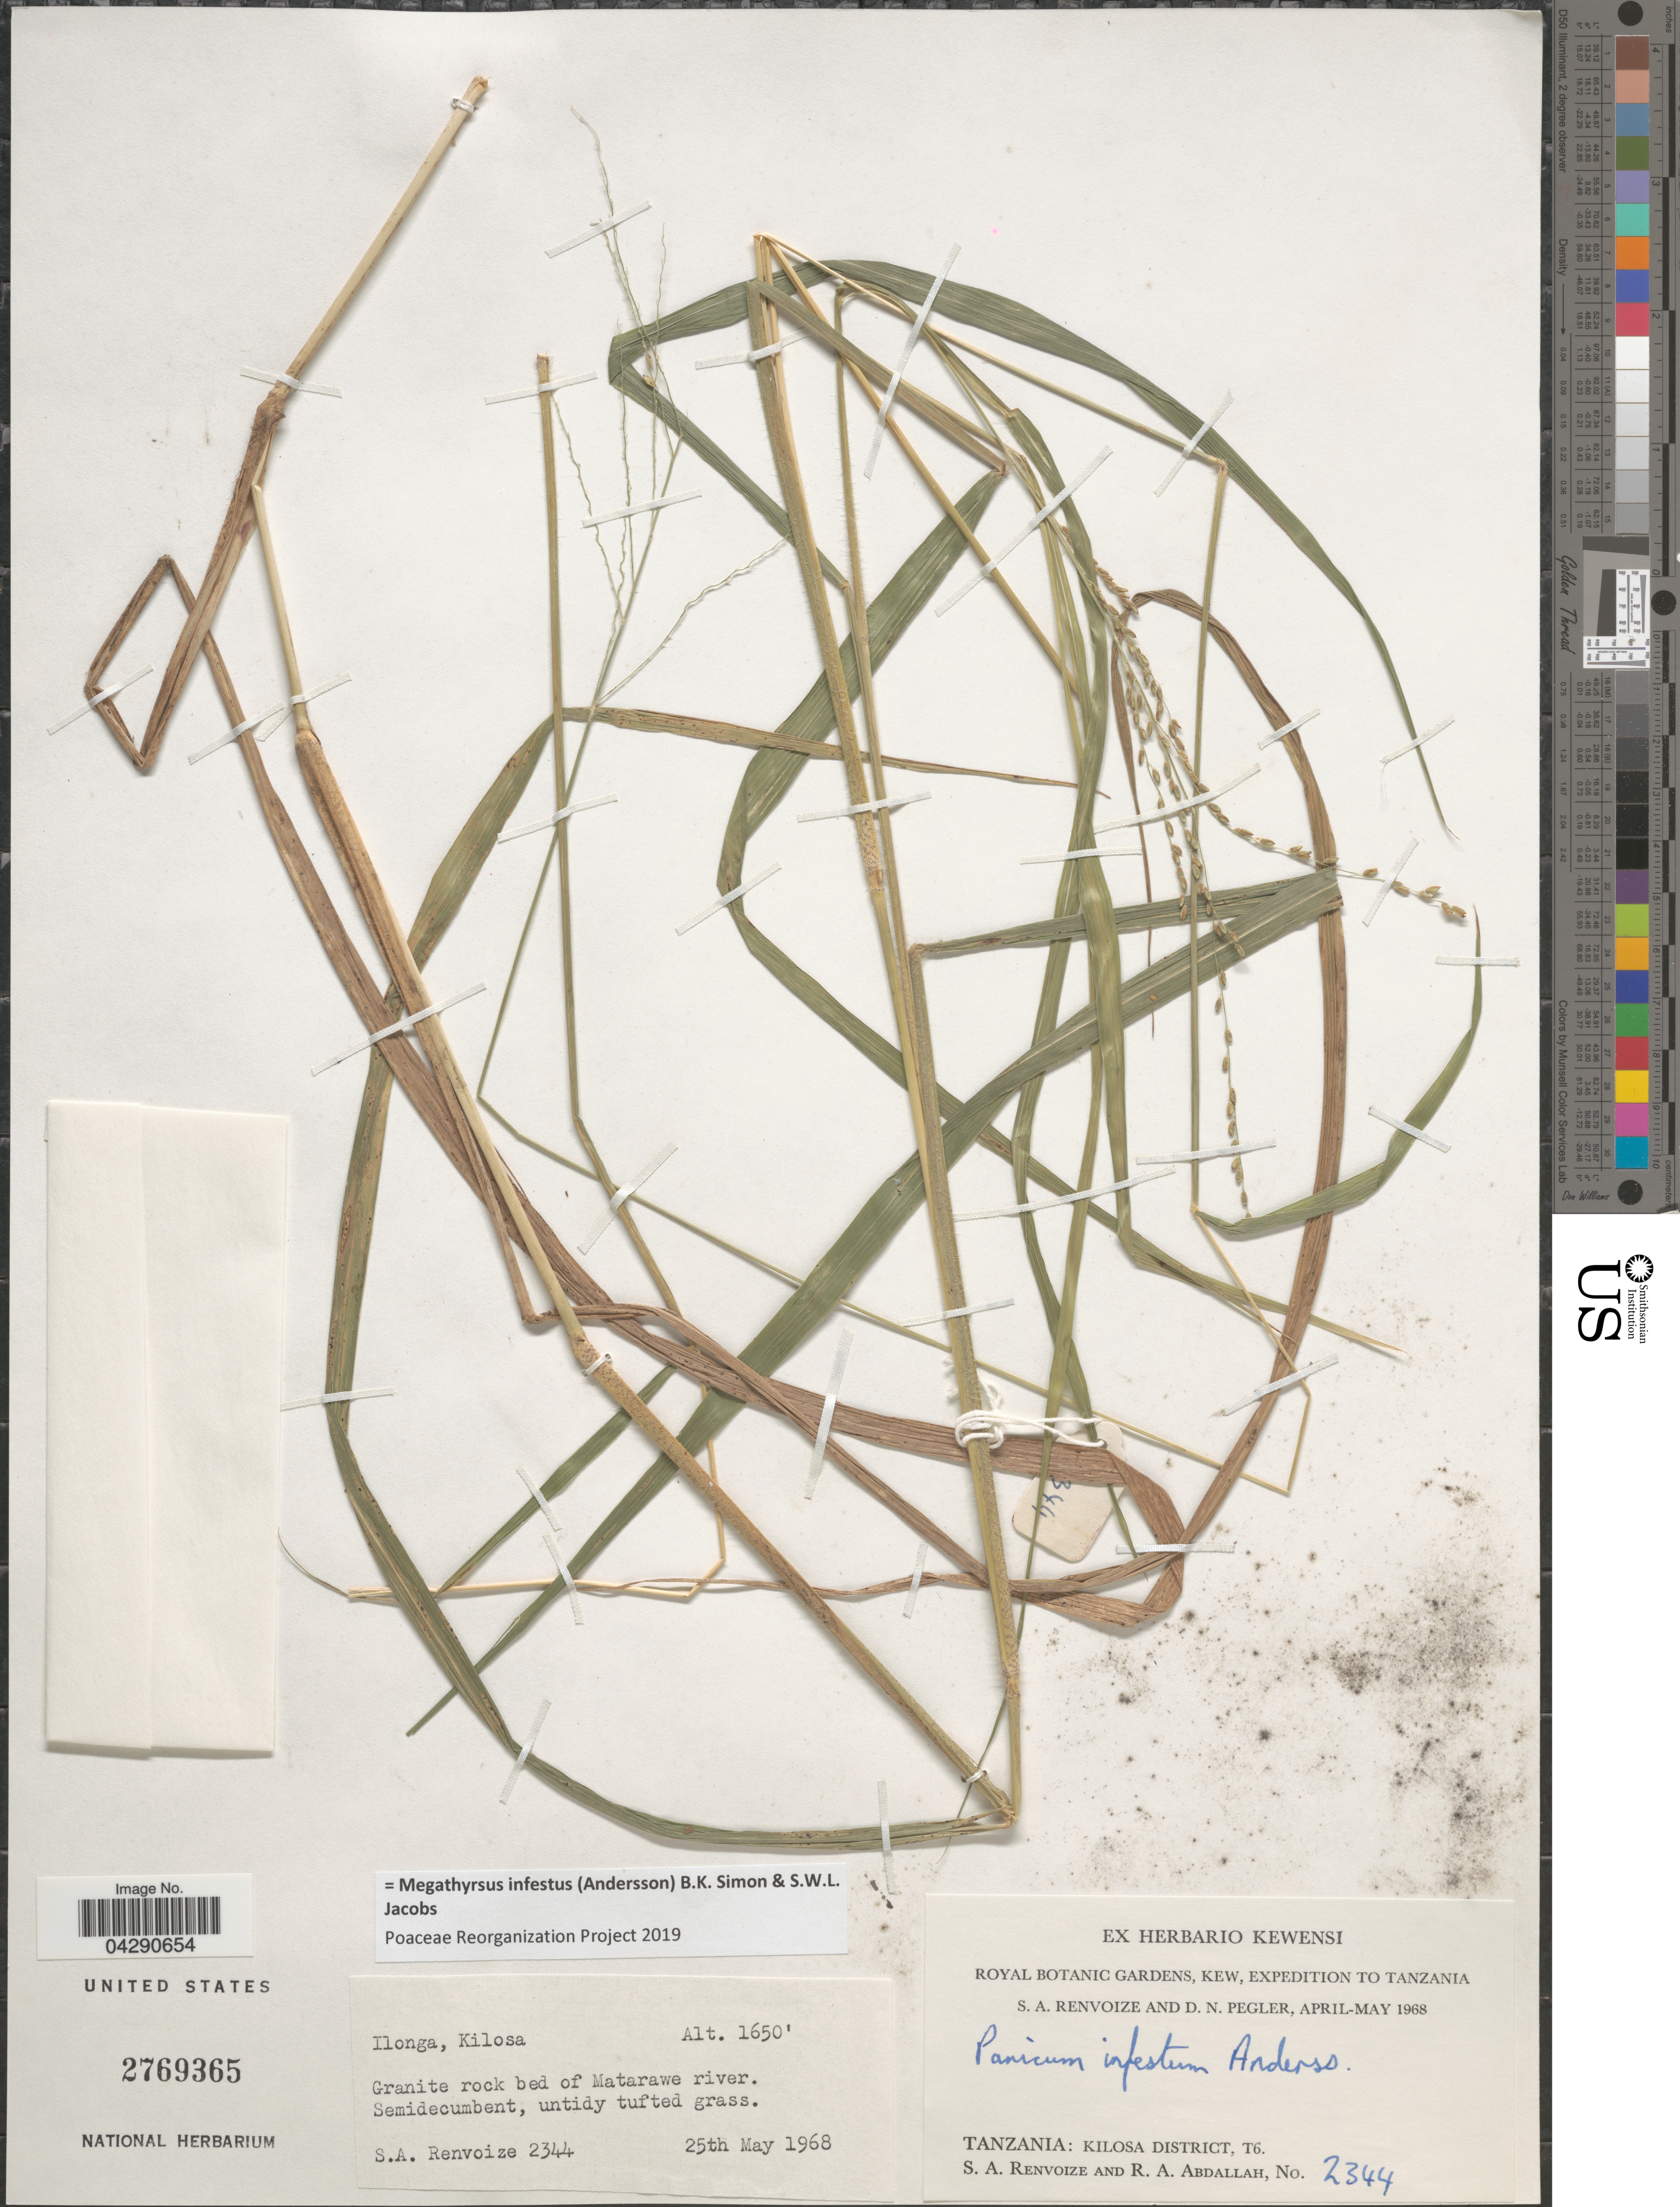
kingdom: Plantae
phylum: Tracheophyta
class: Liliopsida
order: Poales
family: Poaceae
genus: Megathyrsus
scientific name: Megathyrsus infestus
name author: (Peters) B.K. Simon & S.W.L. Jacobs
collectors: S. A. Renvoize & R. Abdallah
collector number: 2344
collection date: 1968-05-25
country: Tanzania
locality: Ilonga, Kilosa District, T6. Granite rock bed of Matarawe river. Royal Botanic Gardens, Kew, Expedition to Tanzania.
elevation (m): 503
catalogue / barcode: US 2769365